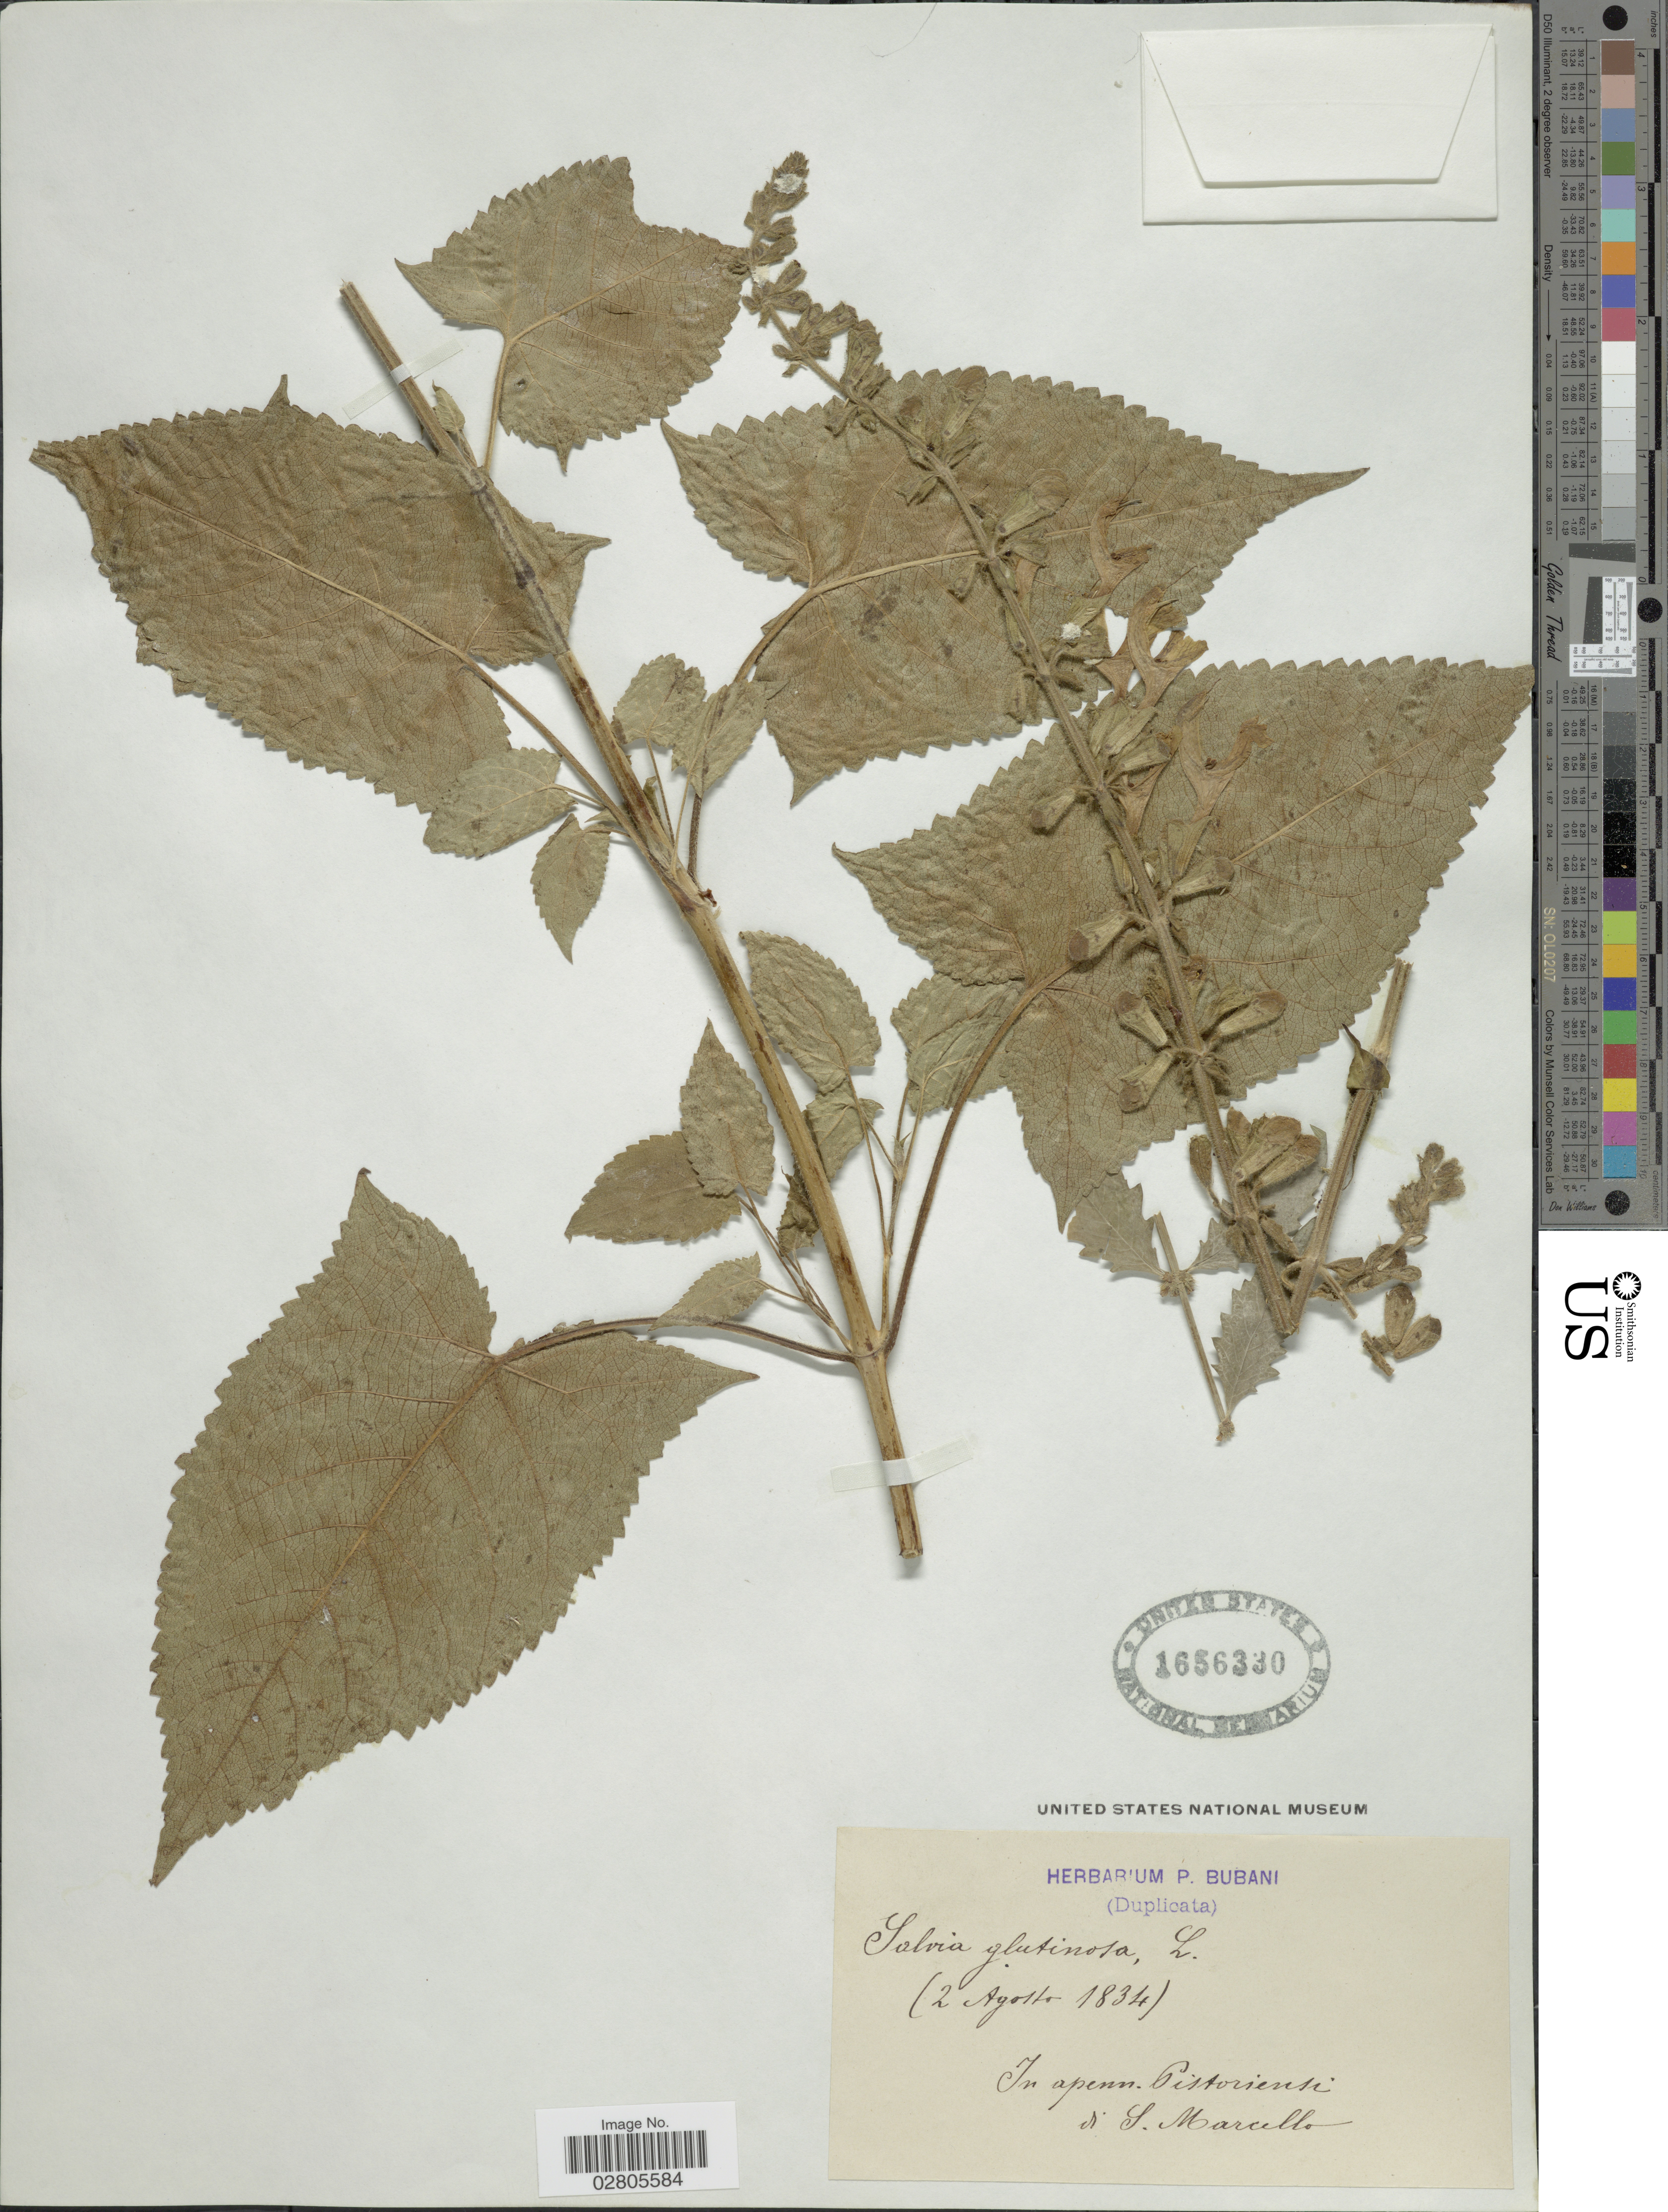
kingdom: Plantae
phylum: Tracheophyta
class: Magnoliopsida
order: Lamiales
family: Lamiaceae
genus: Salvia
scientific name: Salvia glutinosa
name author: L.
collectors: ex herb. P. Bubani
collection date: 1834-08-02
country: Italy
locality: In apenn. historiensi. d. S. Marcello.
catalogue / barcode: US 1656330